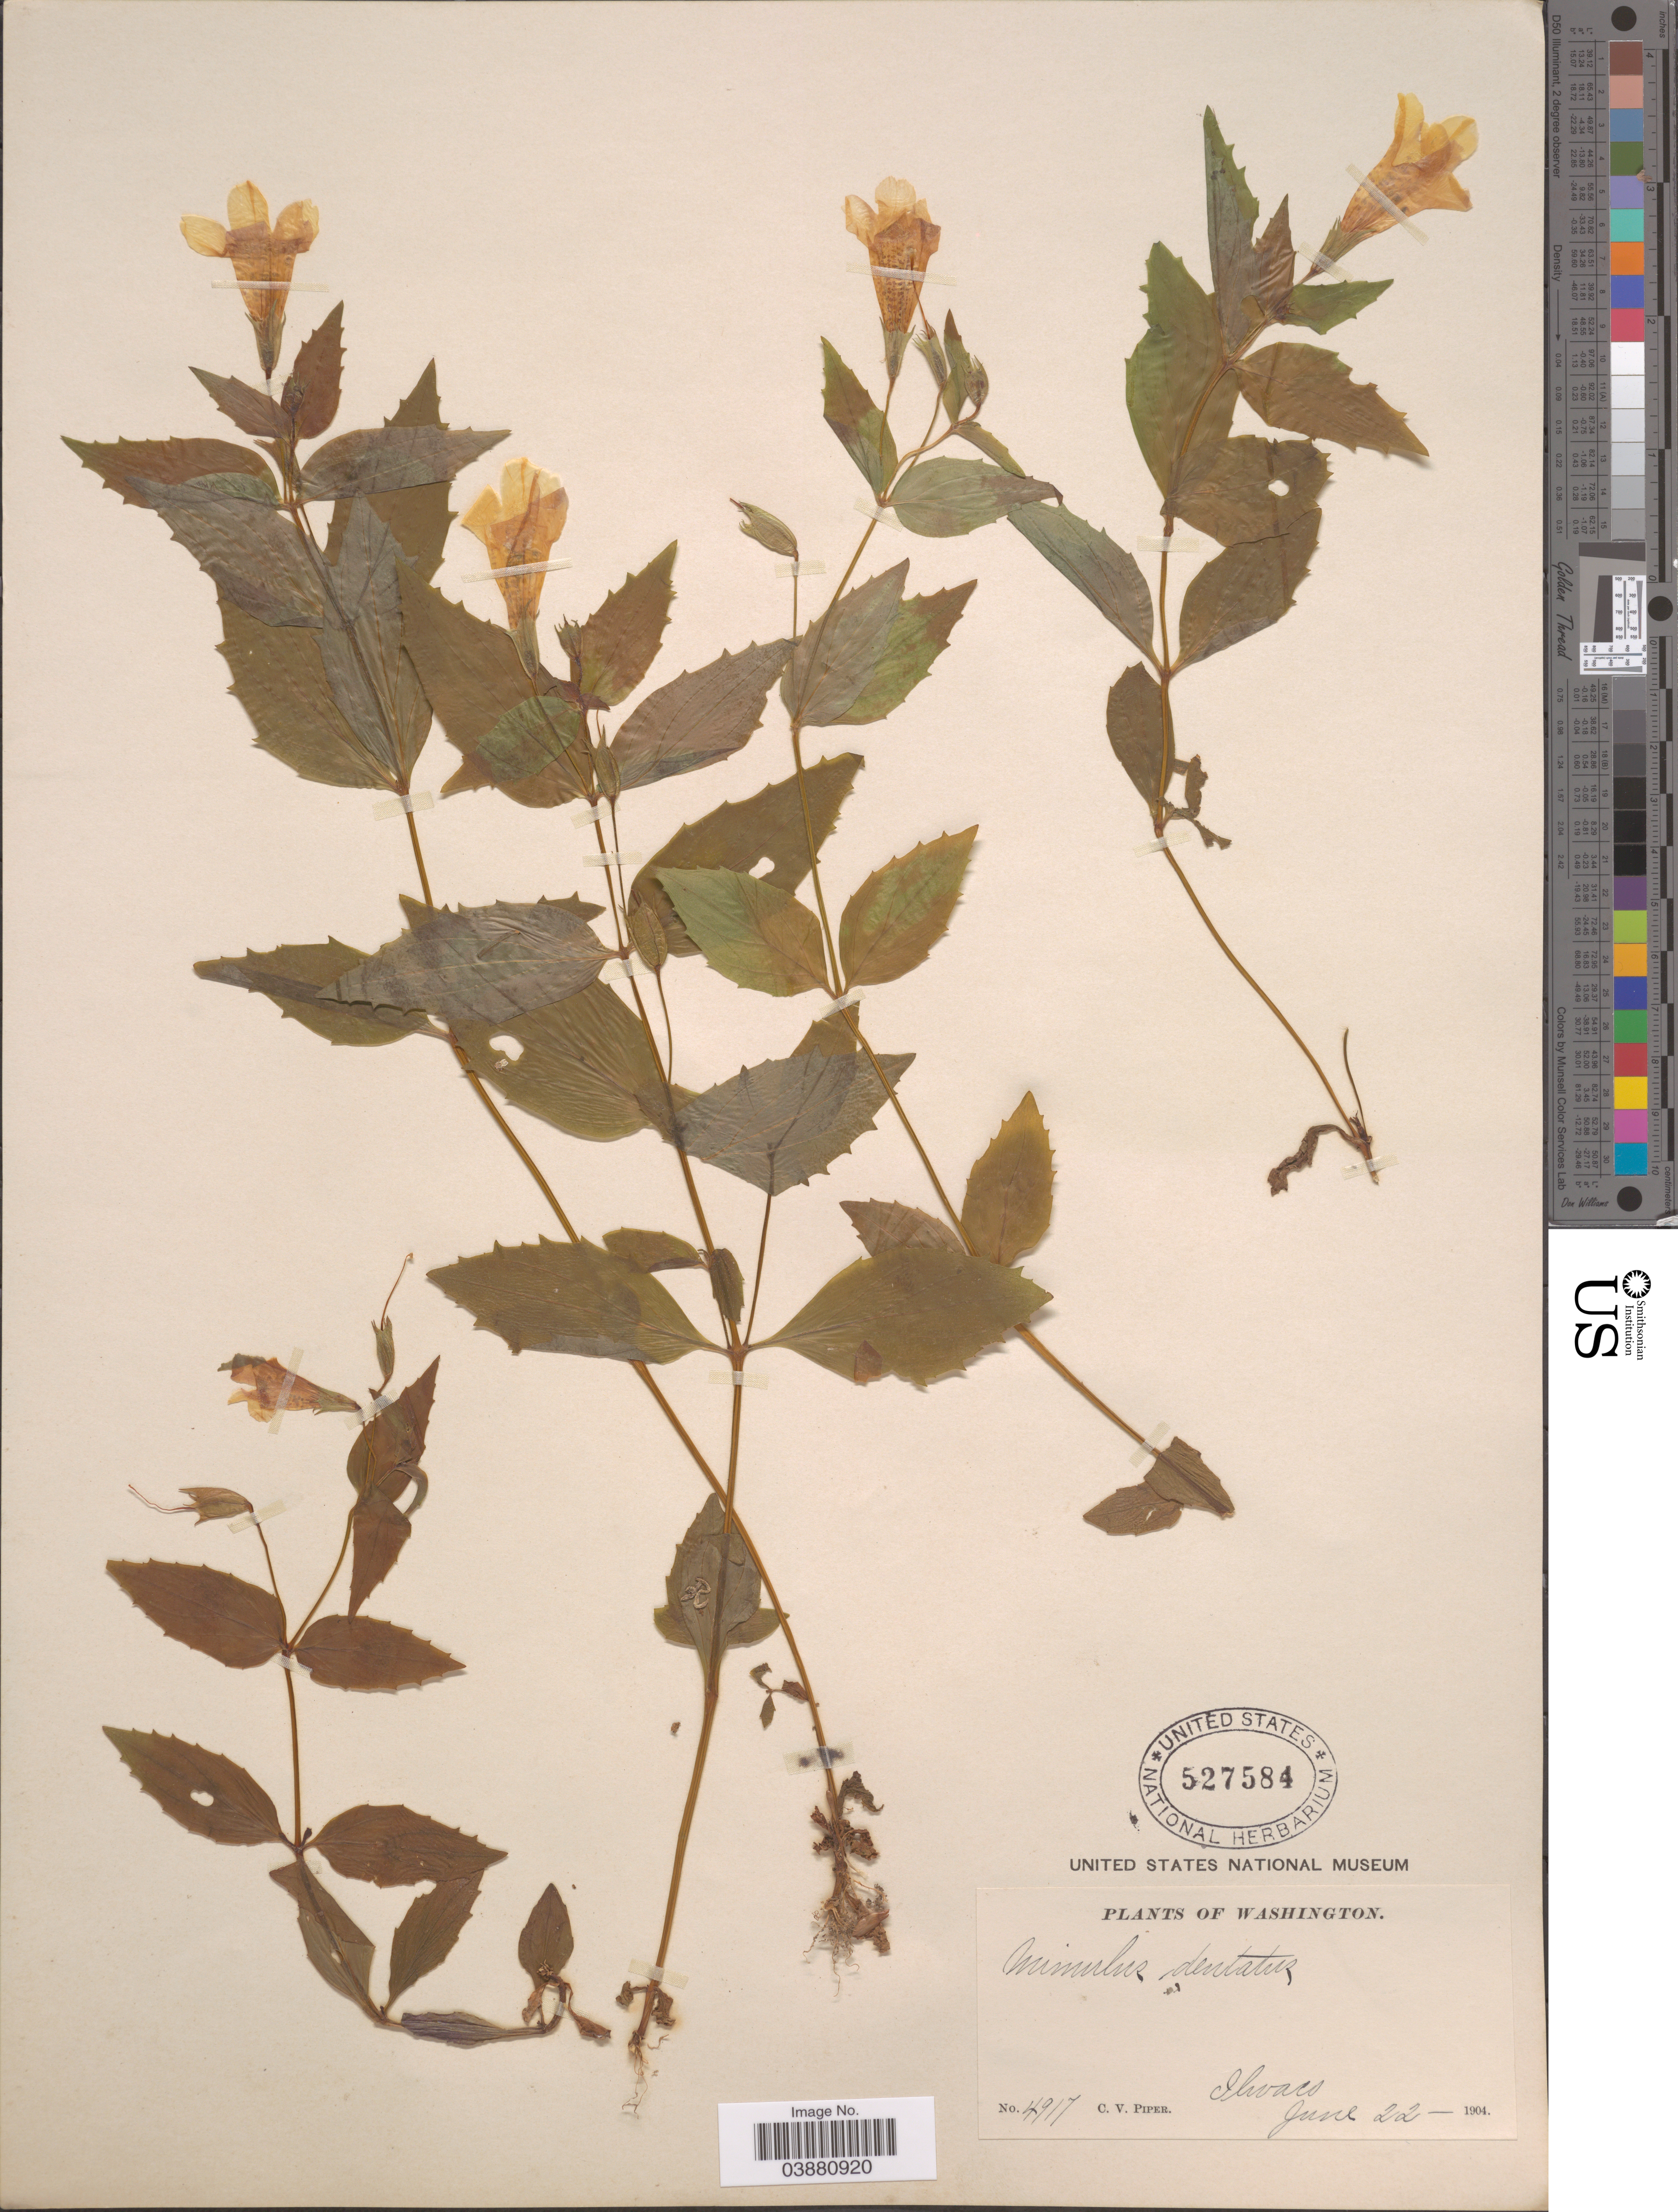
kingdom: Plantae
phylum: Tracheophyta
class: Magnoliopsida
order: Lamiales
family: Phrymaceae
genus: Mimulus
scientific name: Mimulus dentatus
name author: Nutt. ex Benth.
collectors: C. V. Piper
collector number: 4917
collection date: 1904-06-22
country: United States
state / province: Washington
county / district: Pacific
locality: Ilwaco.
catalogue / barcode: US 527584